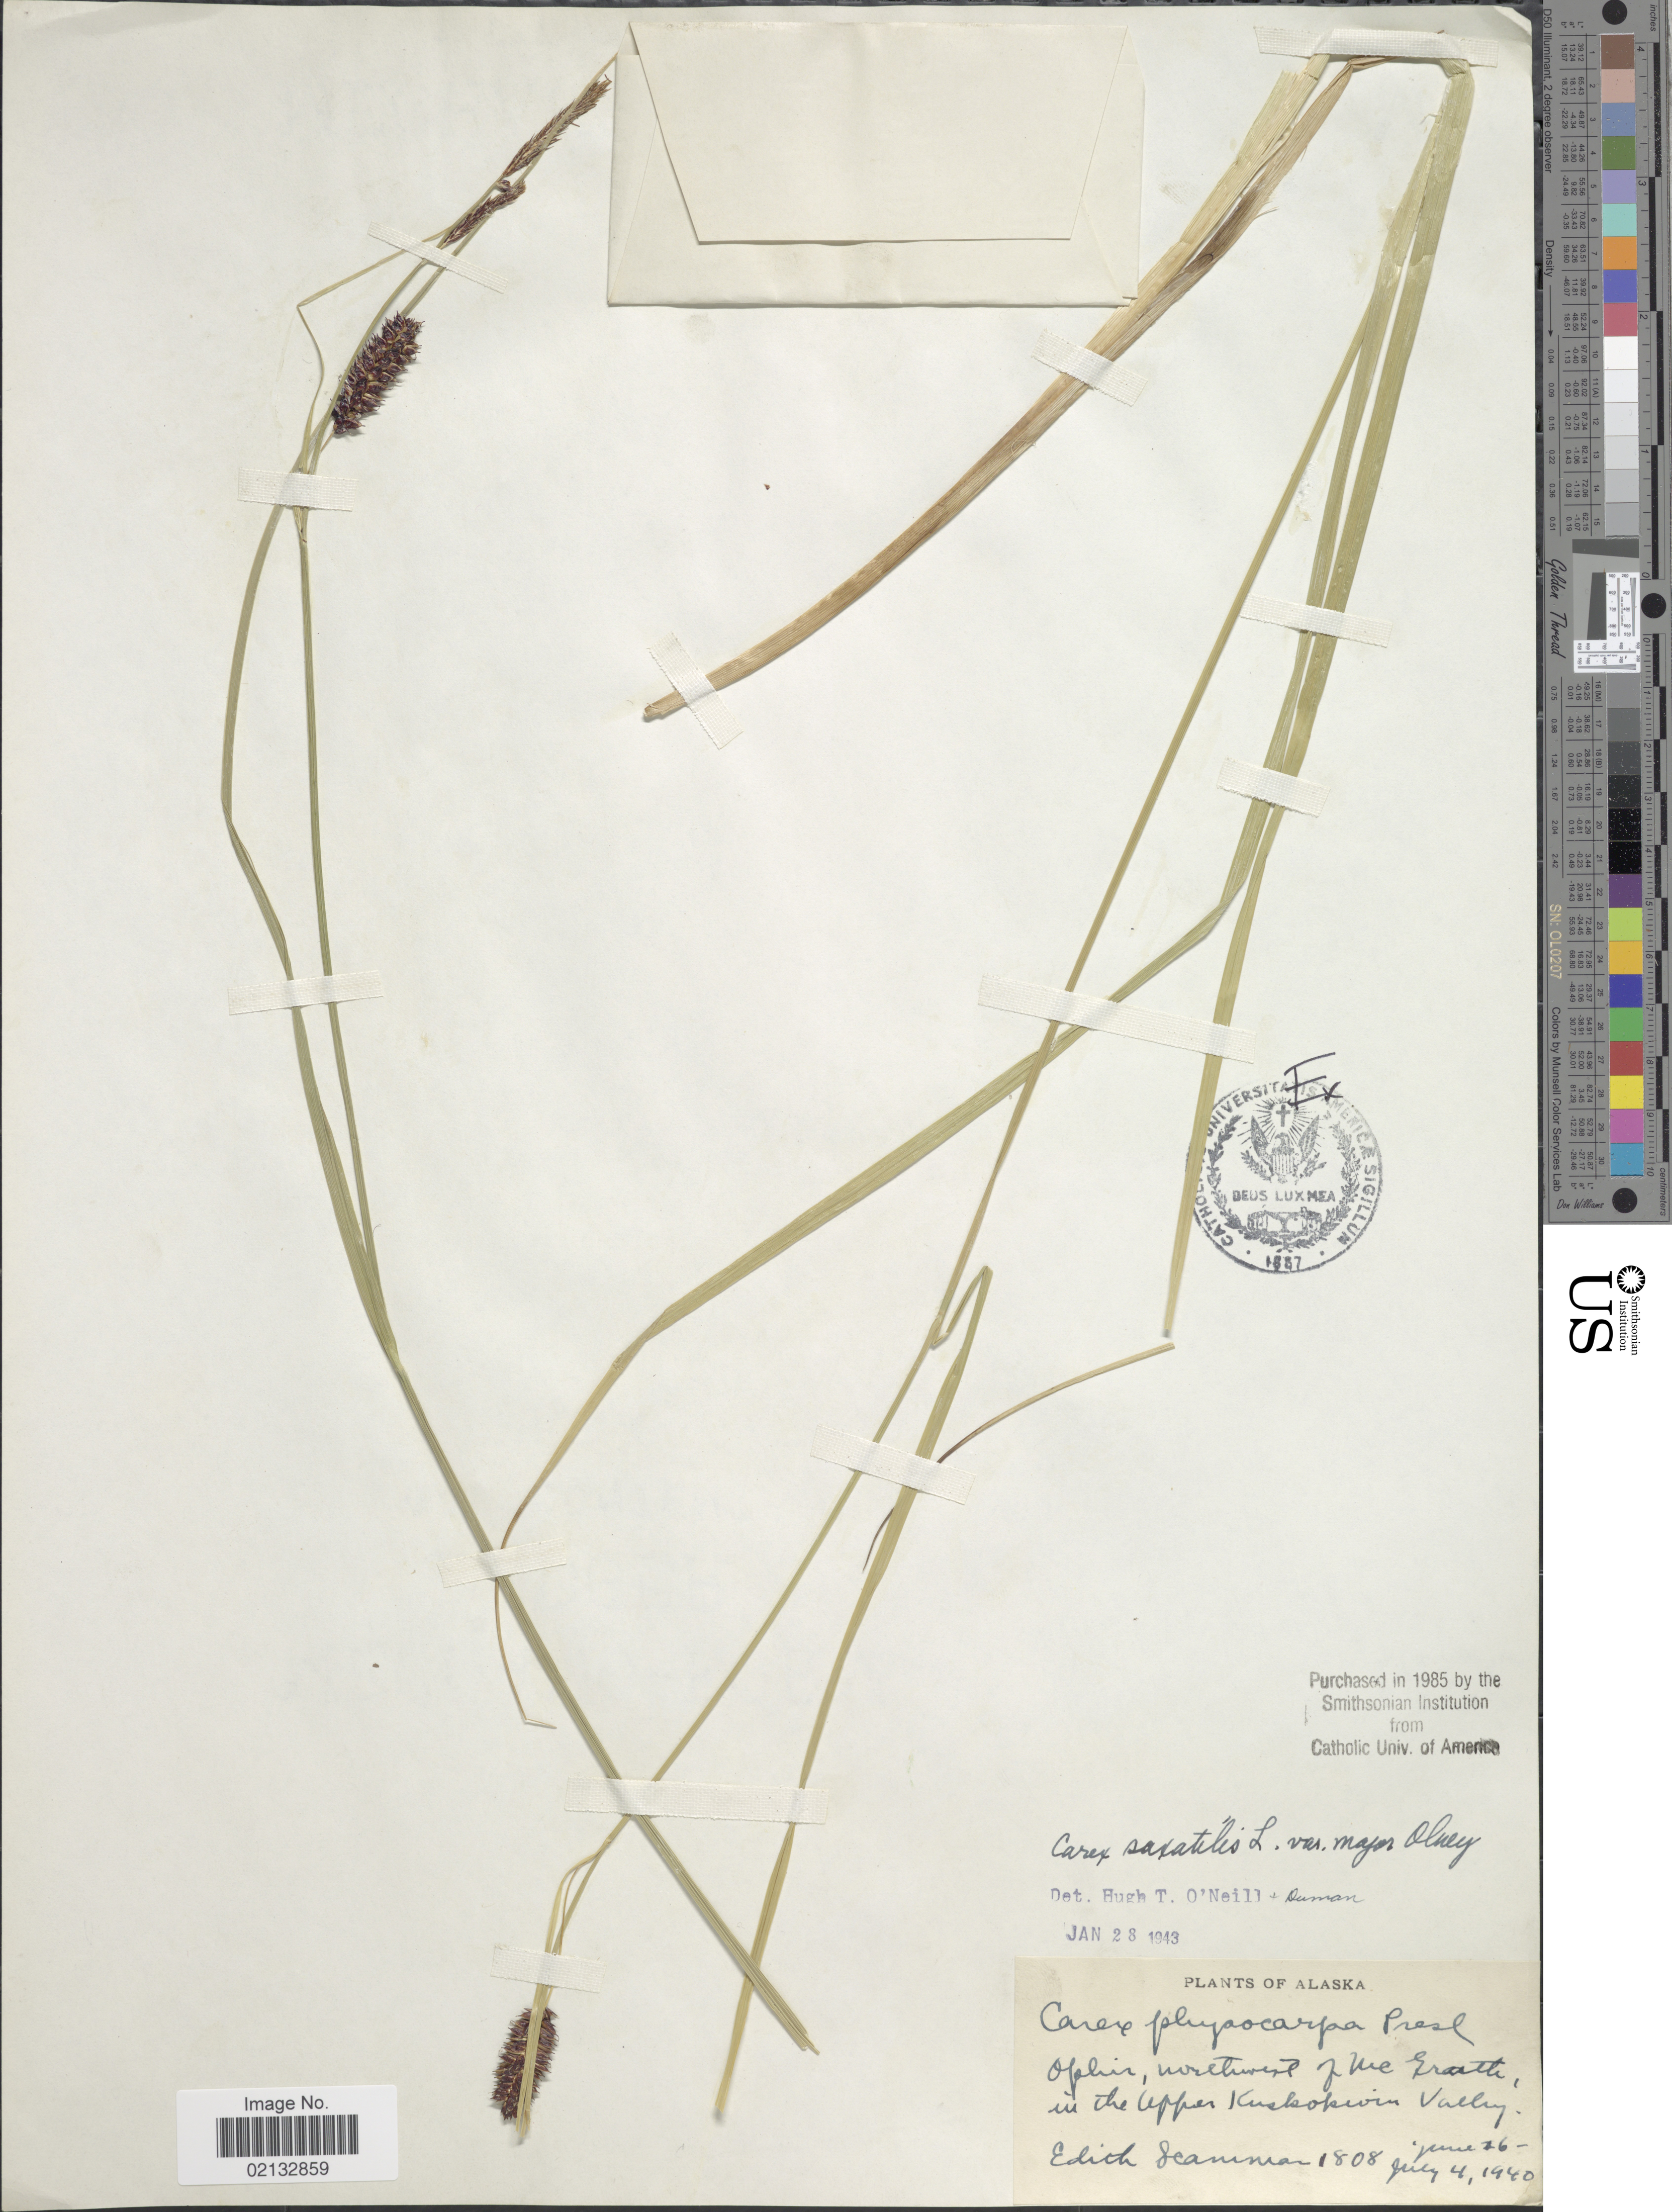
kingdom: Plantae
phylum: Tracheophyta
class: Liliopsida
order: Poales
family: Cyperaceae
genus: Carex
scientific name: Carex saxatilis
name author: L.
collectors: E. Seamman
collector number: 1808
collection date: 1940-06-26/1940-07-04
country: United States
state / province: Alaska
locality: Ophis, northwest of McGrath, in the Upper Kuskokwin Valley